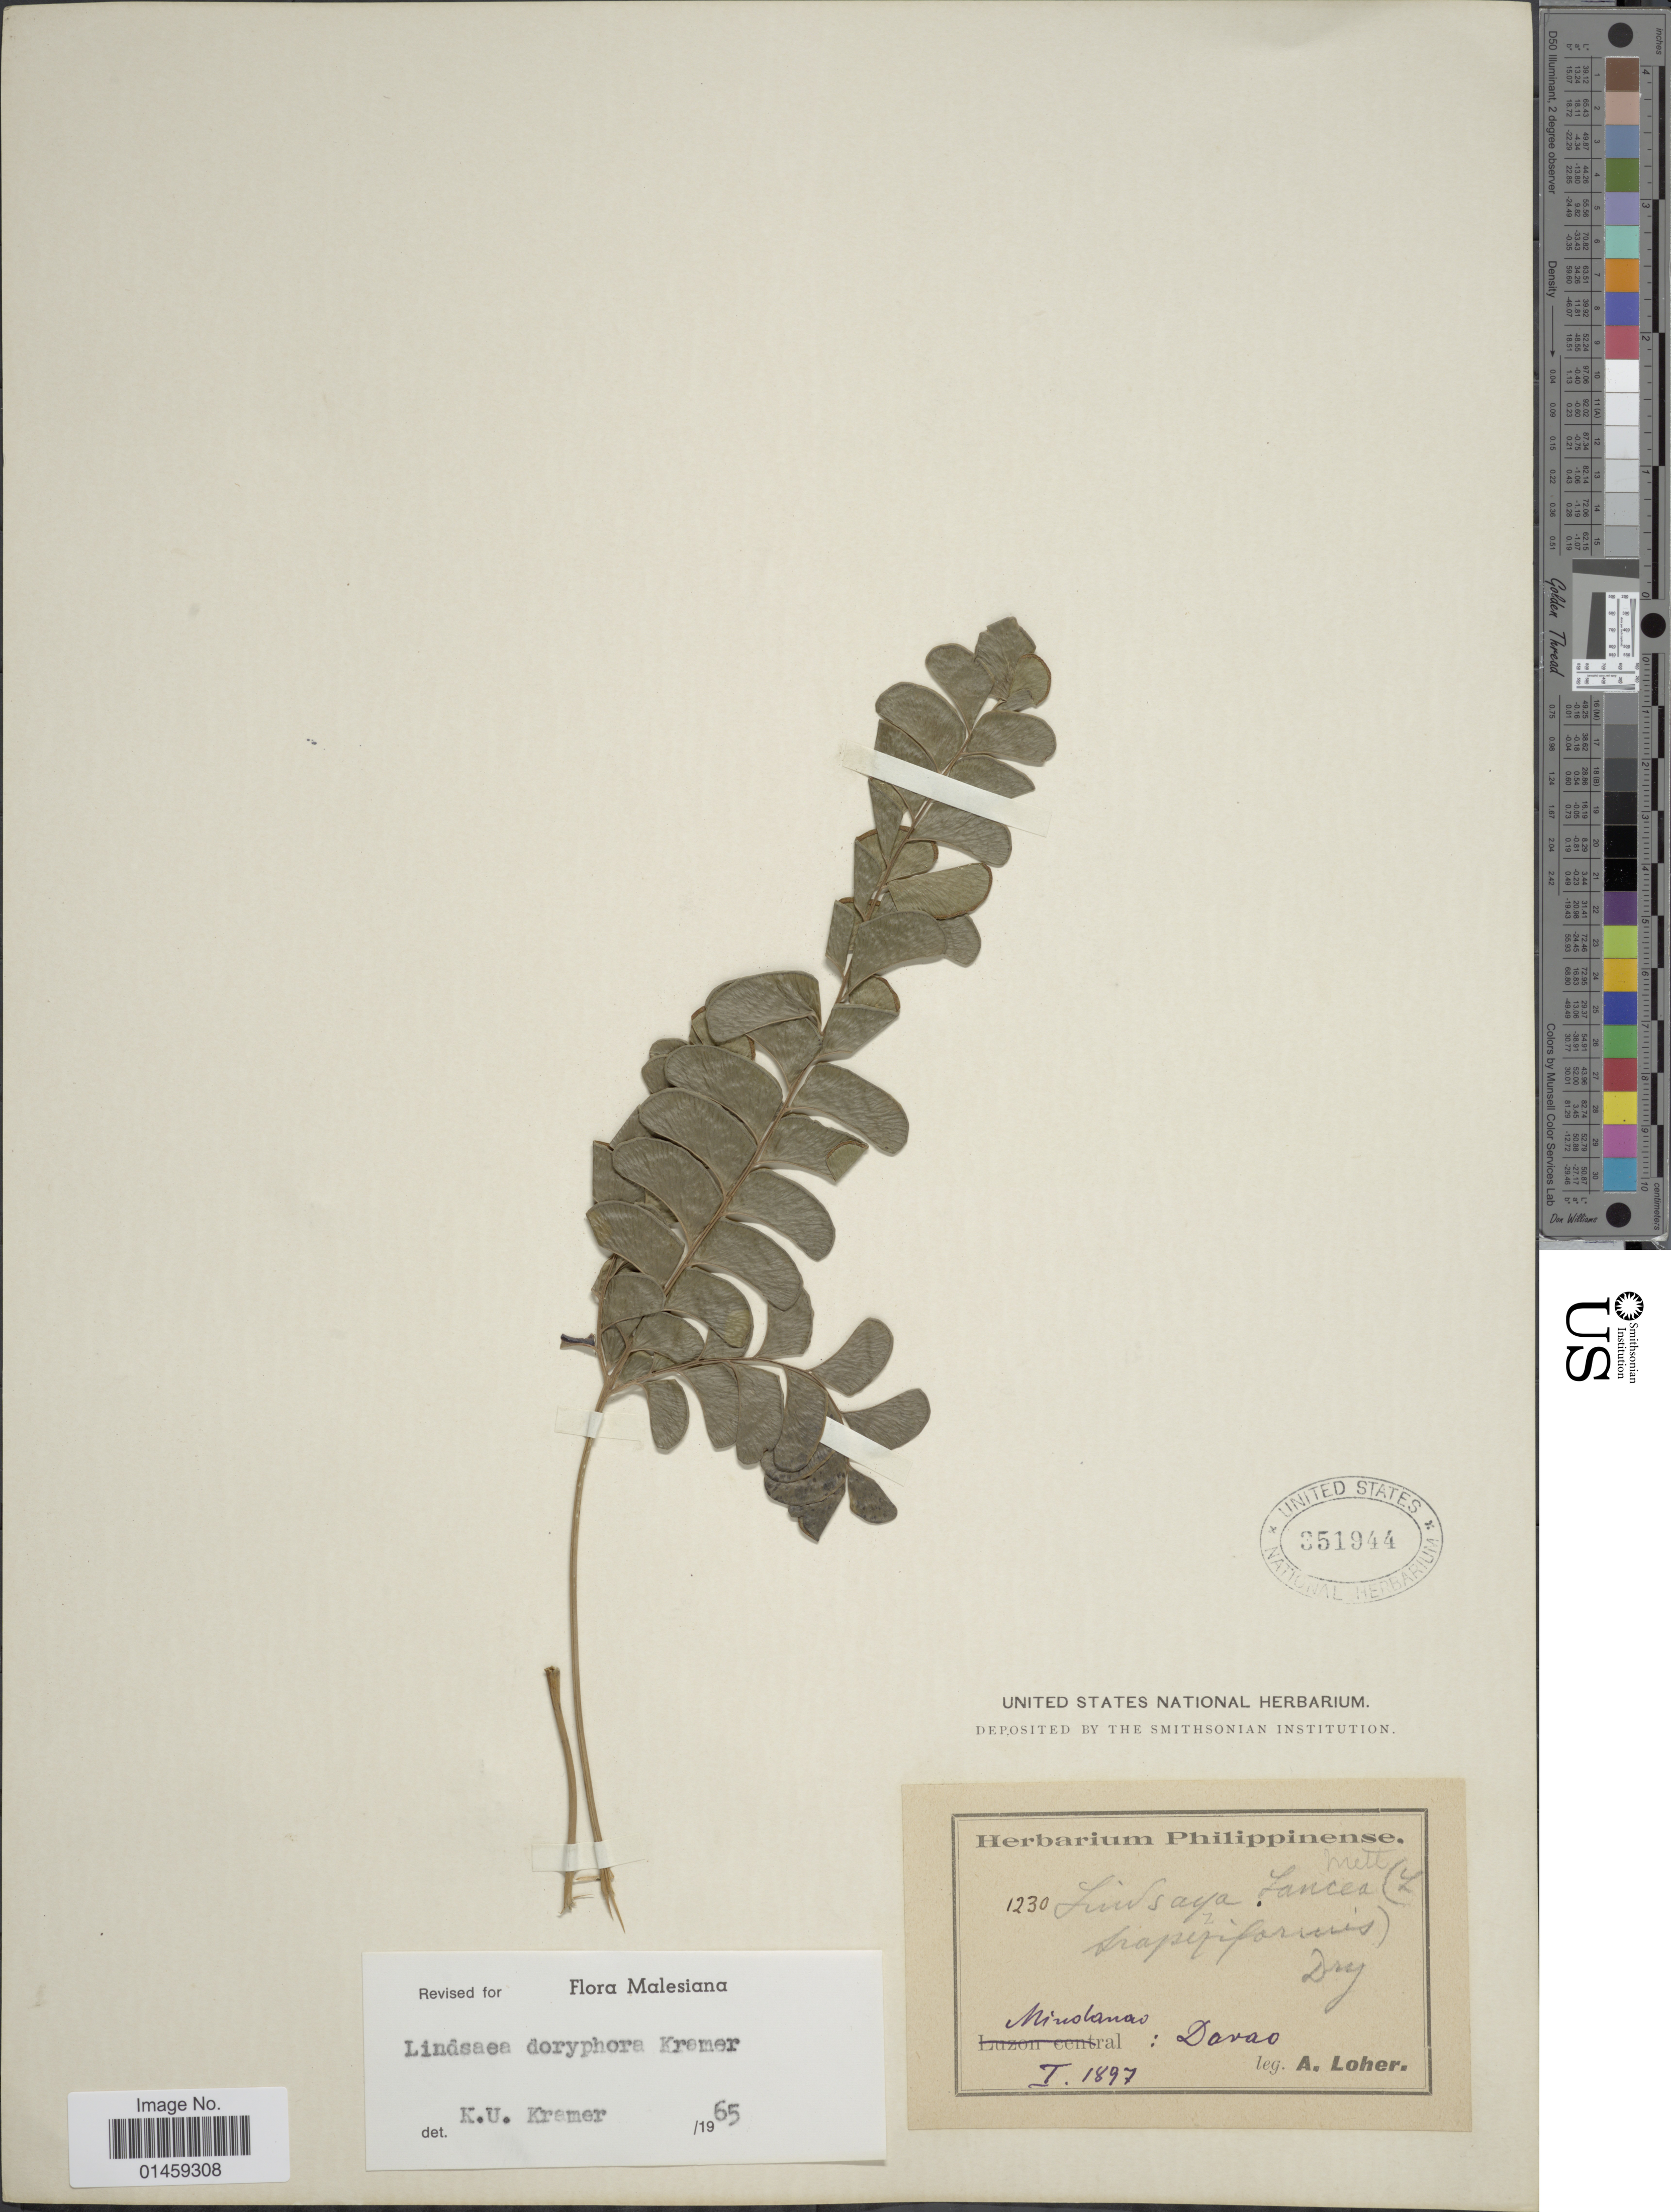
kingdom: Plantae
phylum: Tracheophyta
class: Polypodiopsida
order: Polypodiales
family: Lindsaeaceae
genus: Lindsaea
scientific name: Lindsaea doryphora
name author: K.U. Kramer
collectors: A. Loher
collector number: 1230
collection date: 1897-01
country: Philippines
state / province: Davao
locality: Mindanao.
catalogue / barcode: US 351944